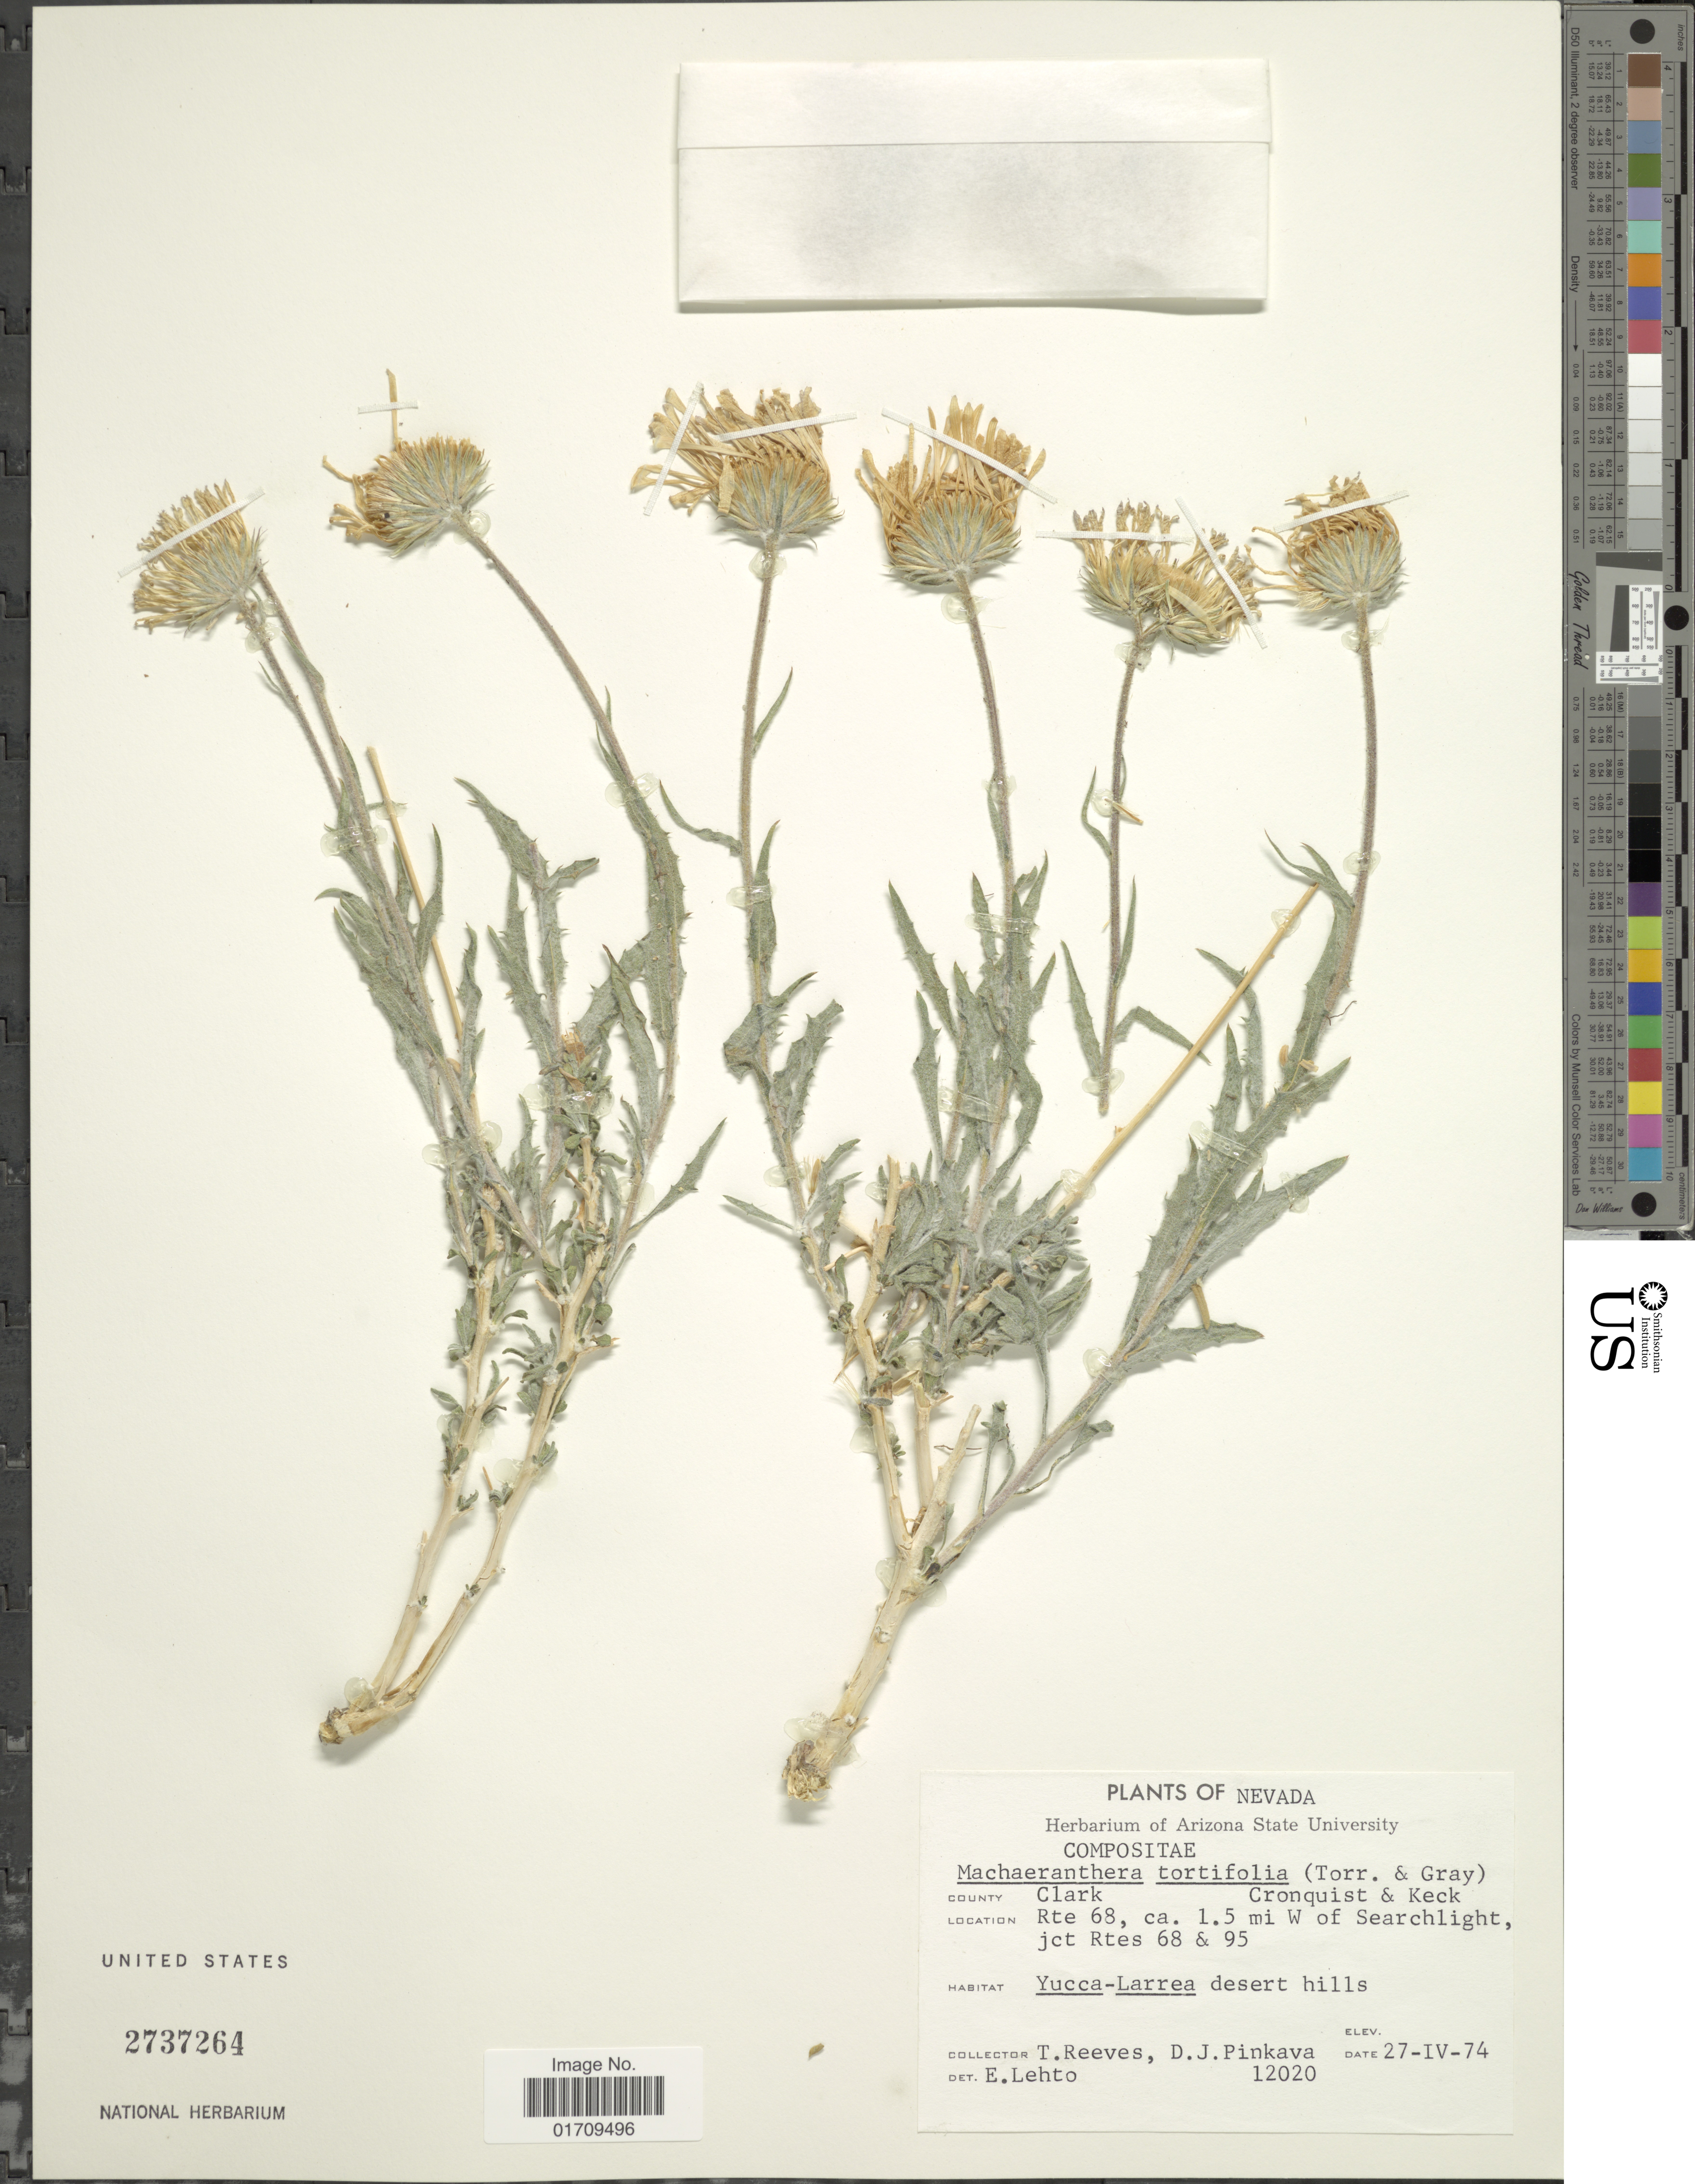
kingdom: Plantae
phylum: Tracheophyta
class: Magnoliopsida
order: Asterales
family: Asteraceae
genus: Machaeranthera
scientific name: Machaeranthera tortifolia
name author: (Torr. & A. Gray) Cronq. & D.D. Keck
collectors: T. Reeves & D. J. Pinkava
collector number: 12020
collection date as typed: Transcribed d/m/y: 27/4/74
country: United States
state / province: Nevada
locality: County Clark, Rte 68, ca 1.5 mi W of Searchlight jct Rtes 68 & 95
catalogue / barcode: US 2737264